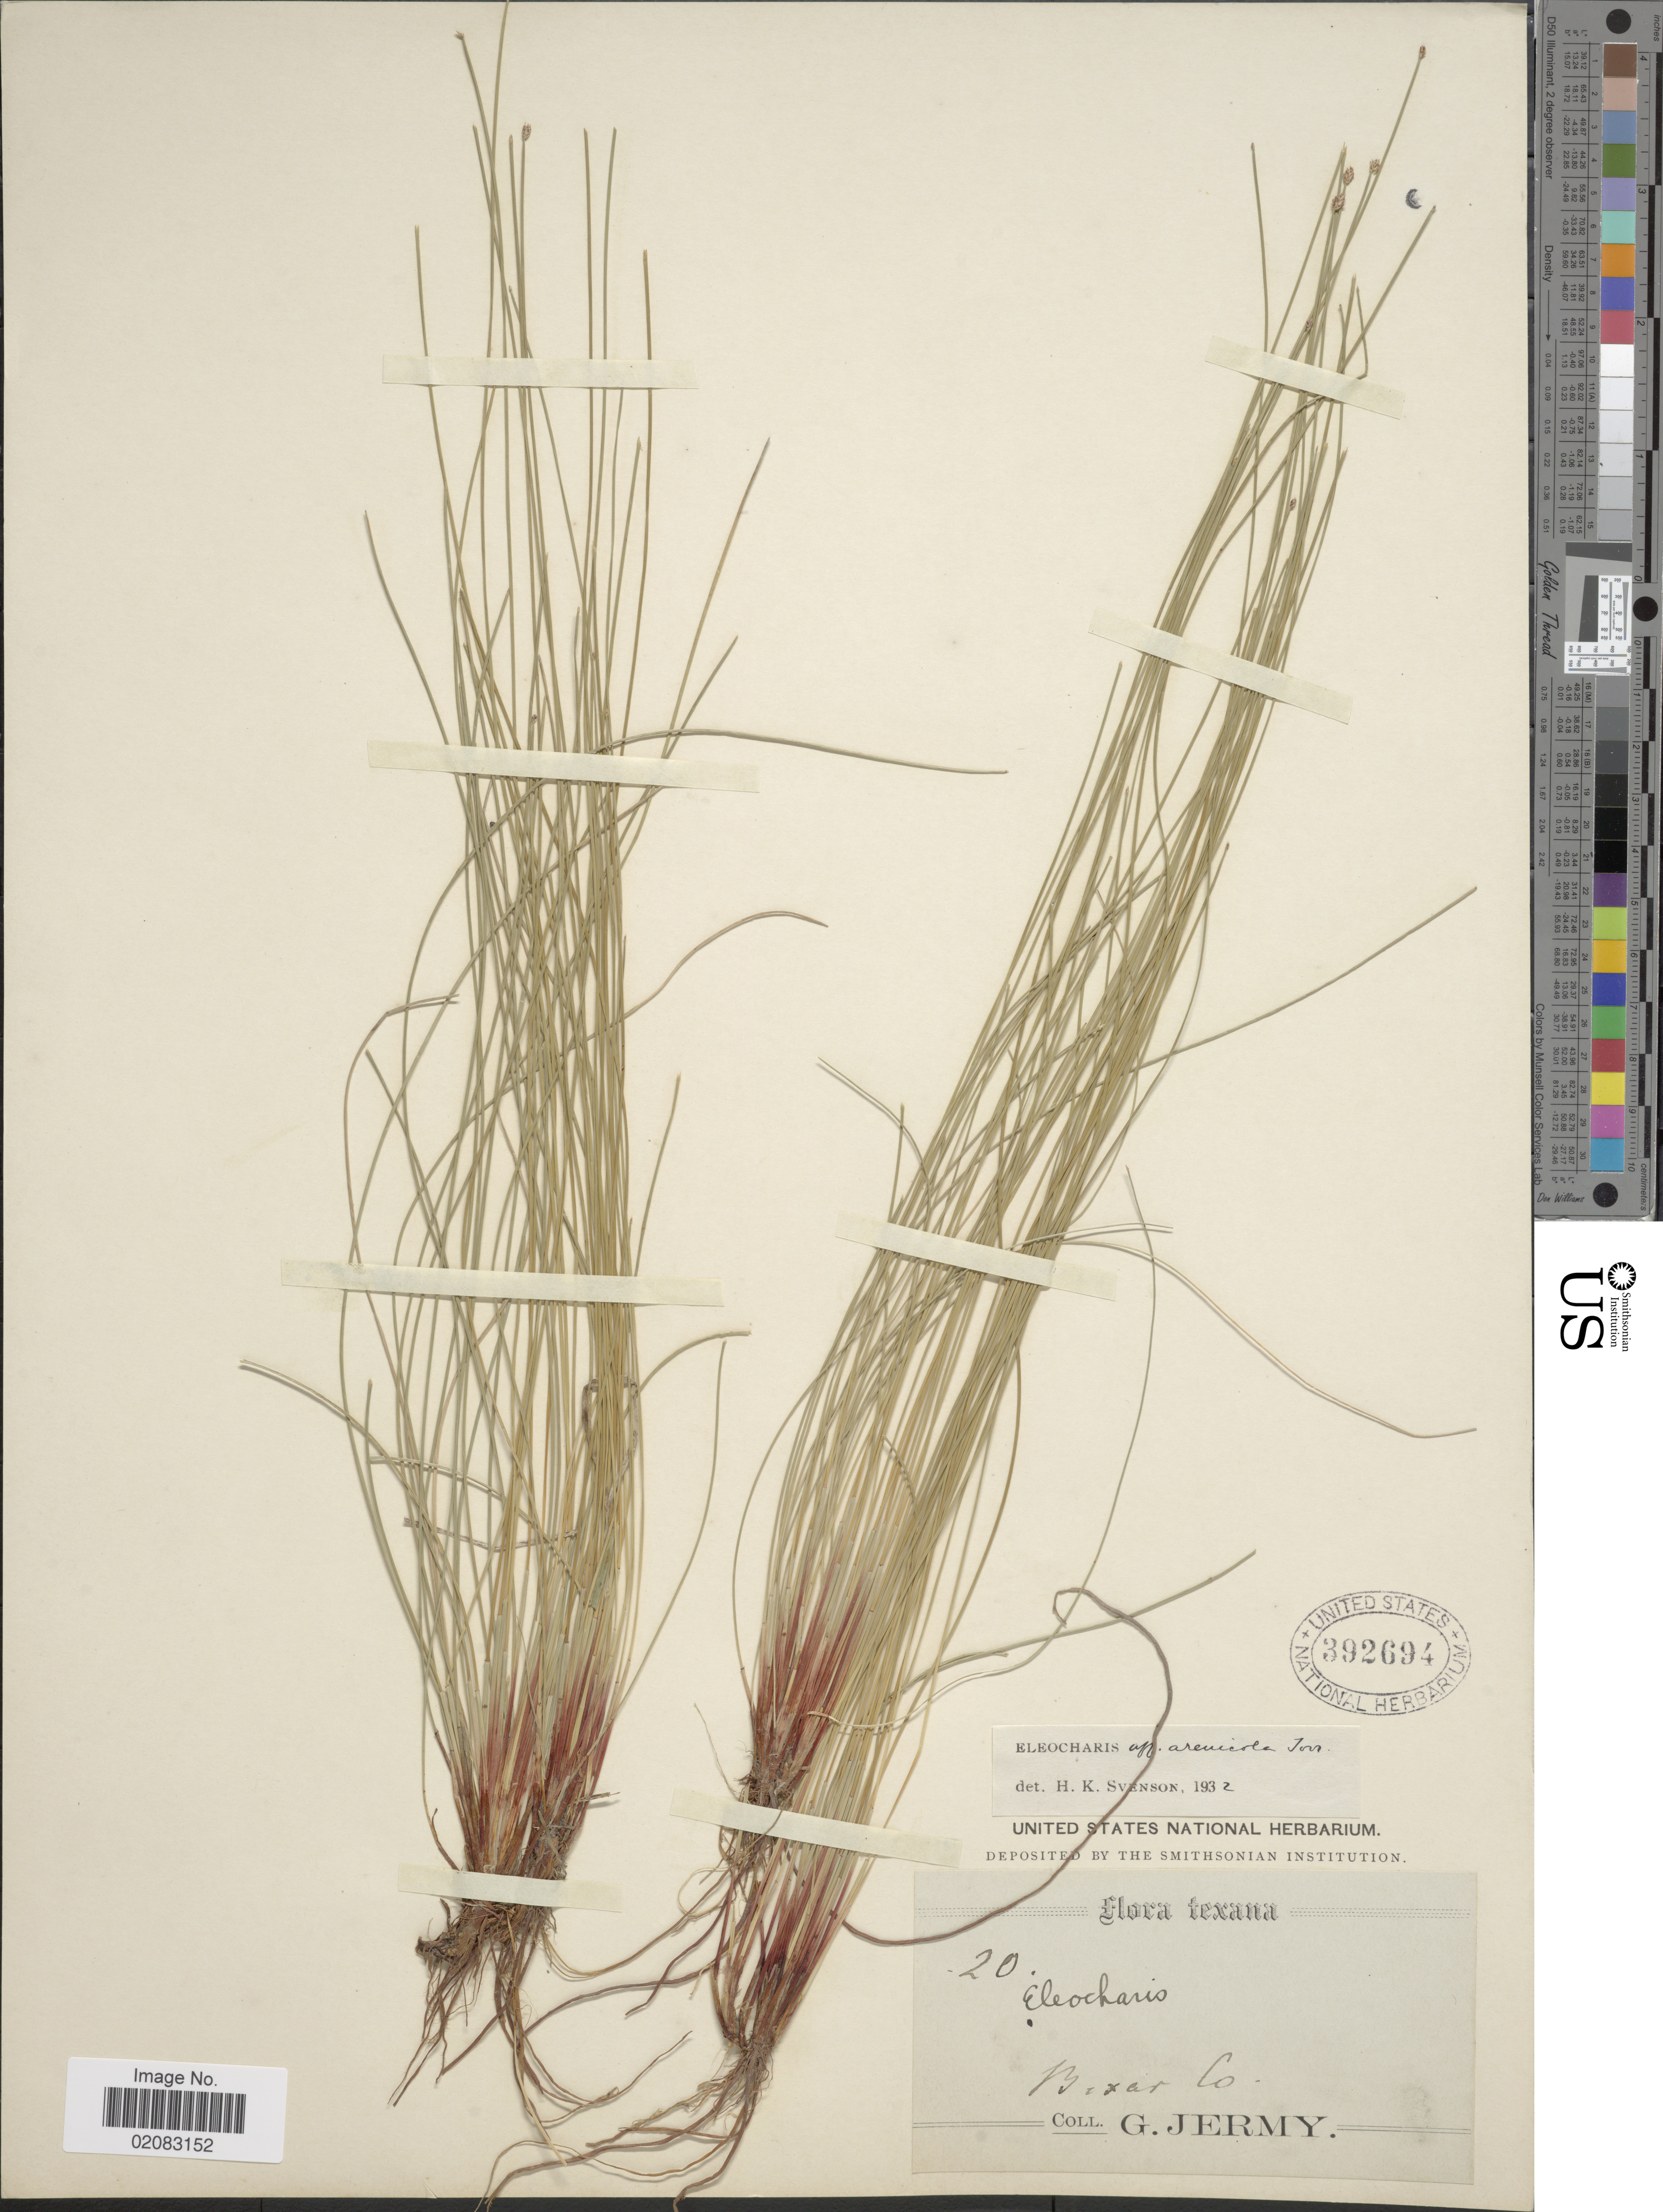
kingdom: Plantae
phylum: Tracheophyta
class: Liliopsida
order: Poales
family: Cyperaceae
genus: Eleocharis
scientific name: Eleocharis montevidensis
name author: Kunth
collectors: G. Jermy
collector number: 20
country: United States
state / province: Texas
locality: Bexar Co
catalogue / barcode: US 392694